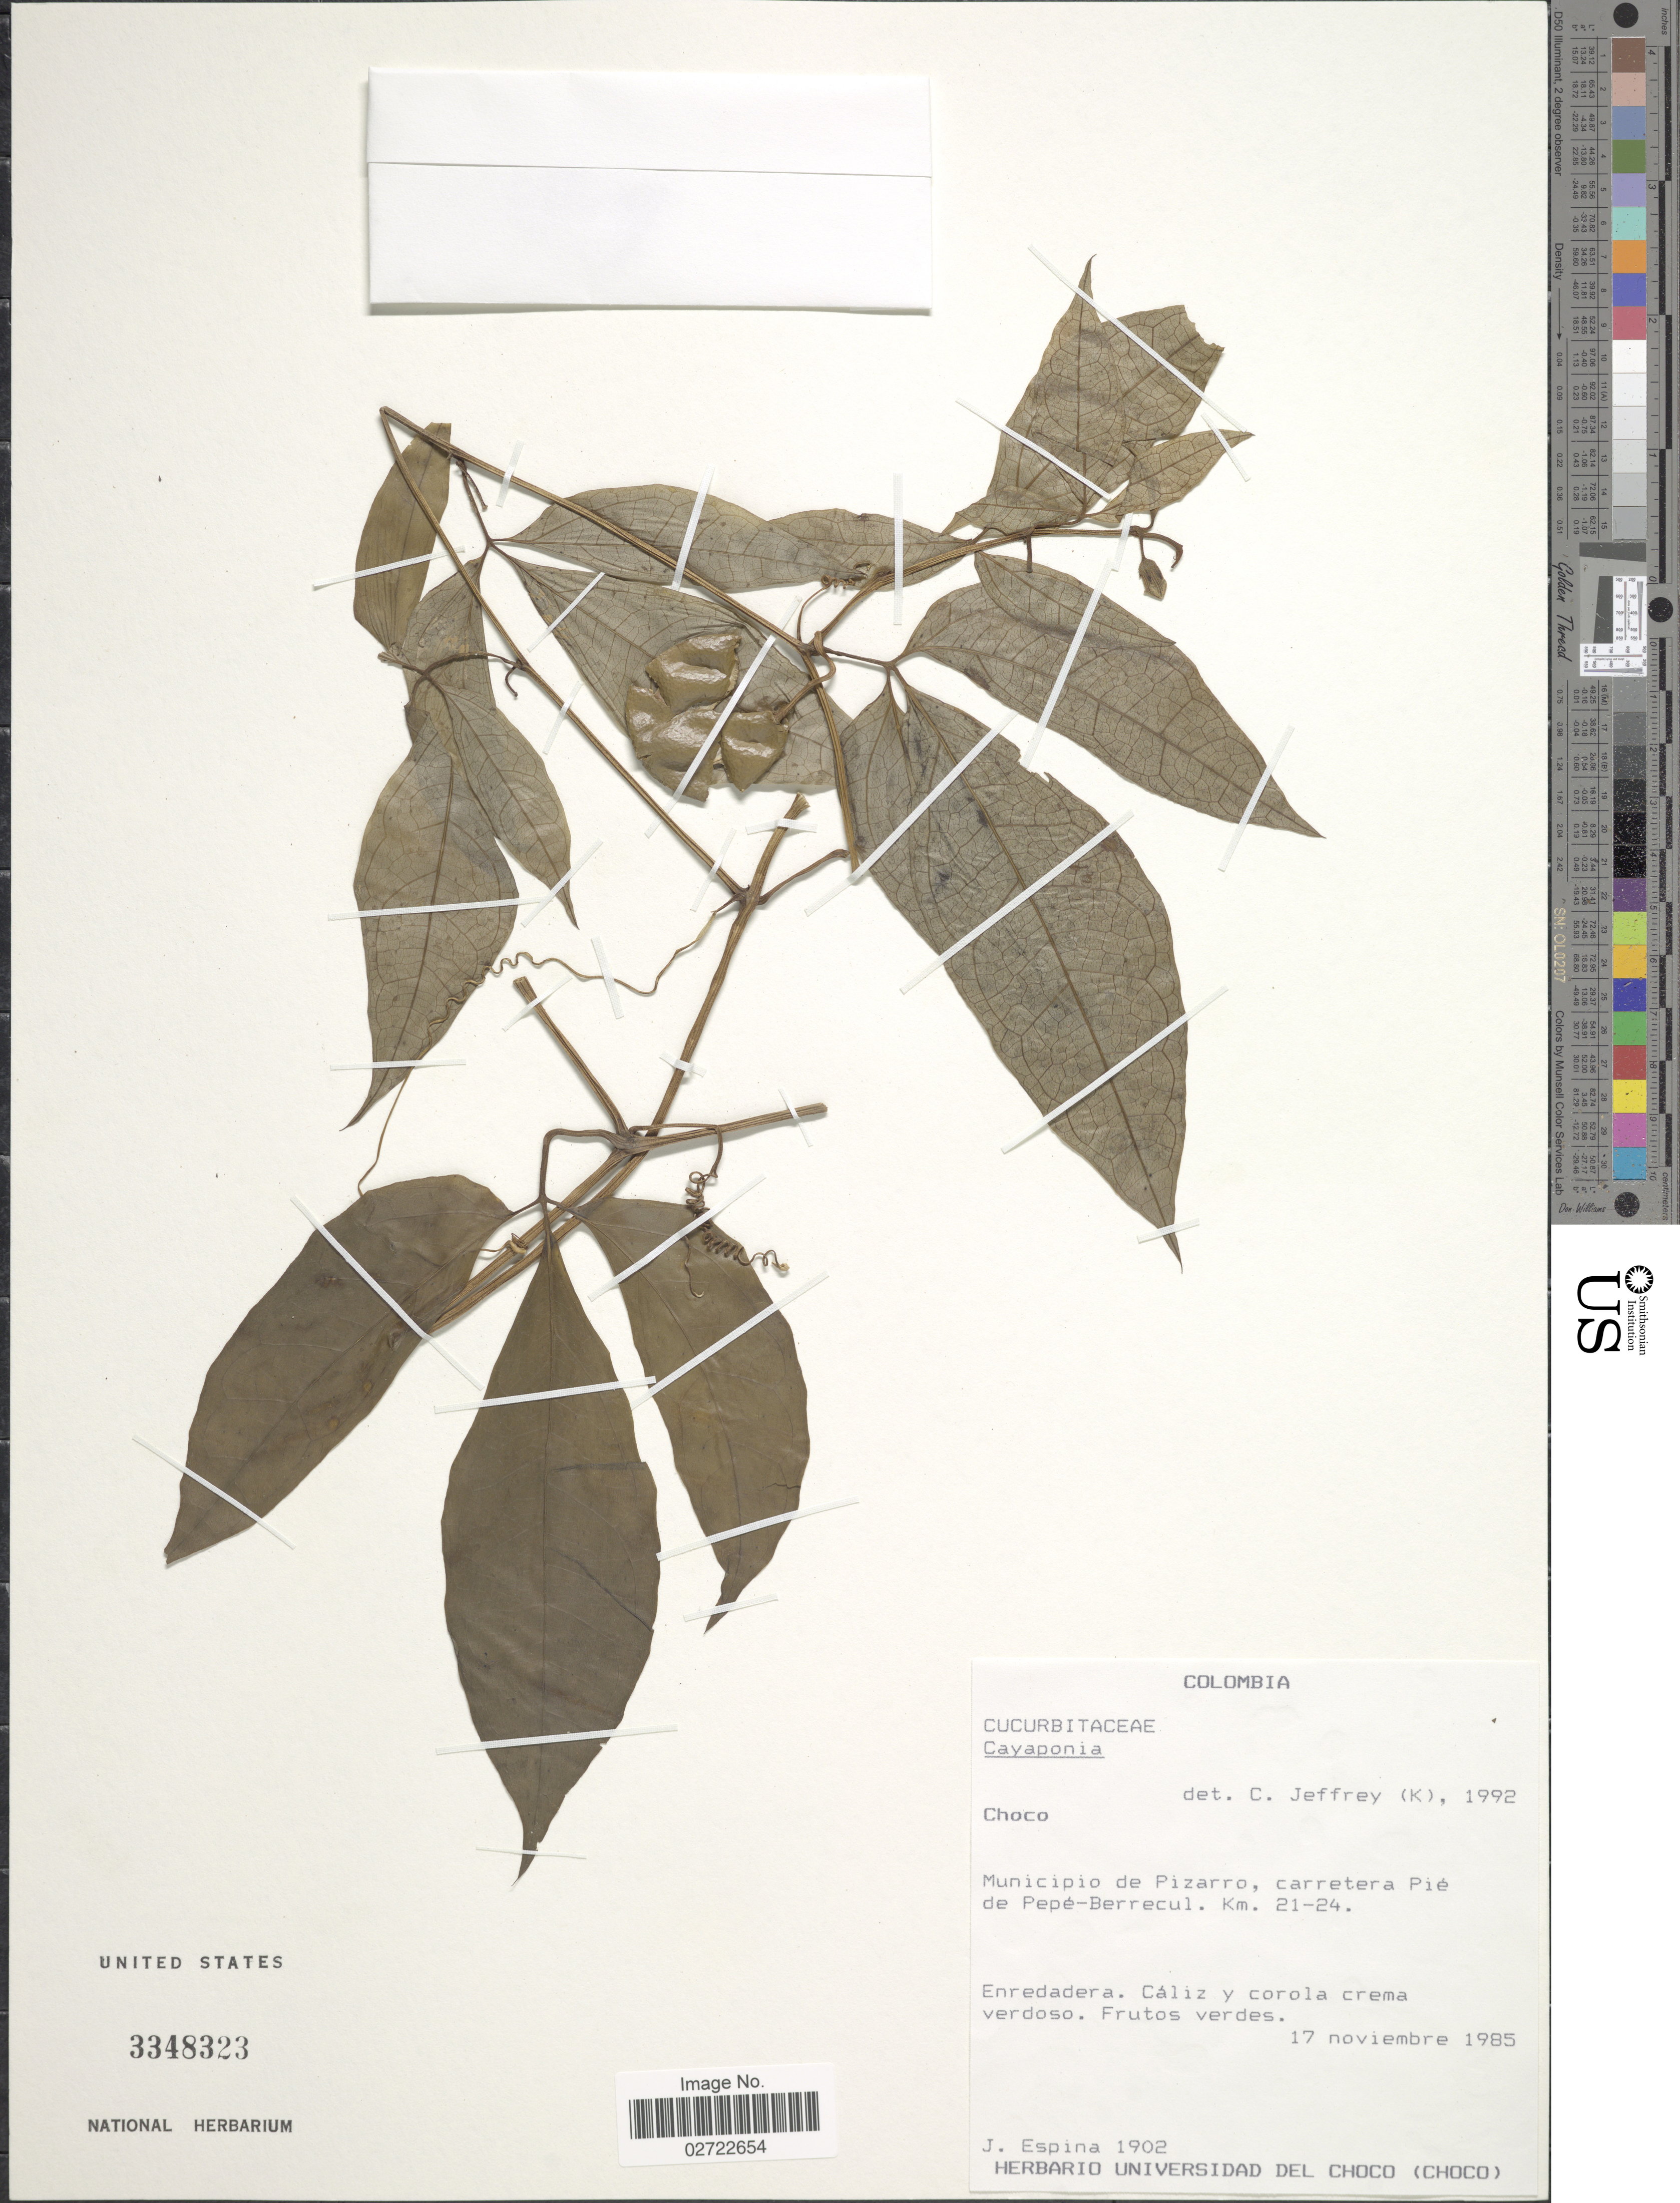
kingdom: Plantae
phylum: Tracheophyta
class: Magnoliopsida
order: Cucurbitales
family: Cucurbitaceae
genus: Cayaponia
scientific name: Cayaponia hammelii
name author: Grayum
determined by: Nee, Michael H.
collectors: J. Espina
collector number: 1902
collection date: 1985-11-17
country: Colombia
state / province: Chocó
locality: Municipio de Pizarro, carretera Pie de Pepe- Berrecul. Km. 21-24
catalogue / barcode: US 3348323